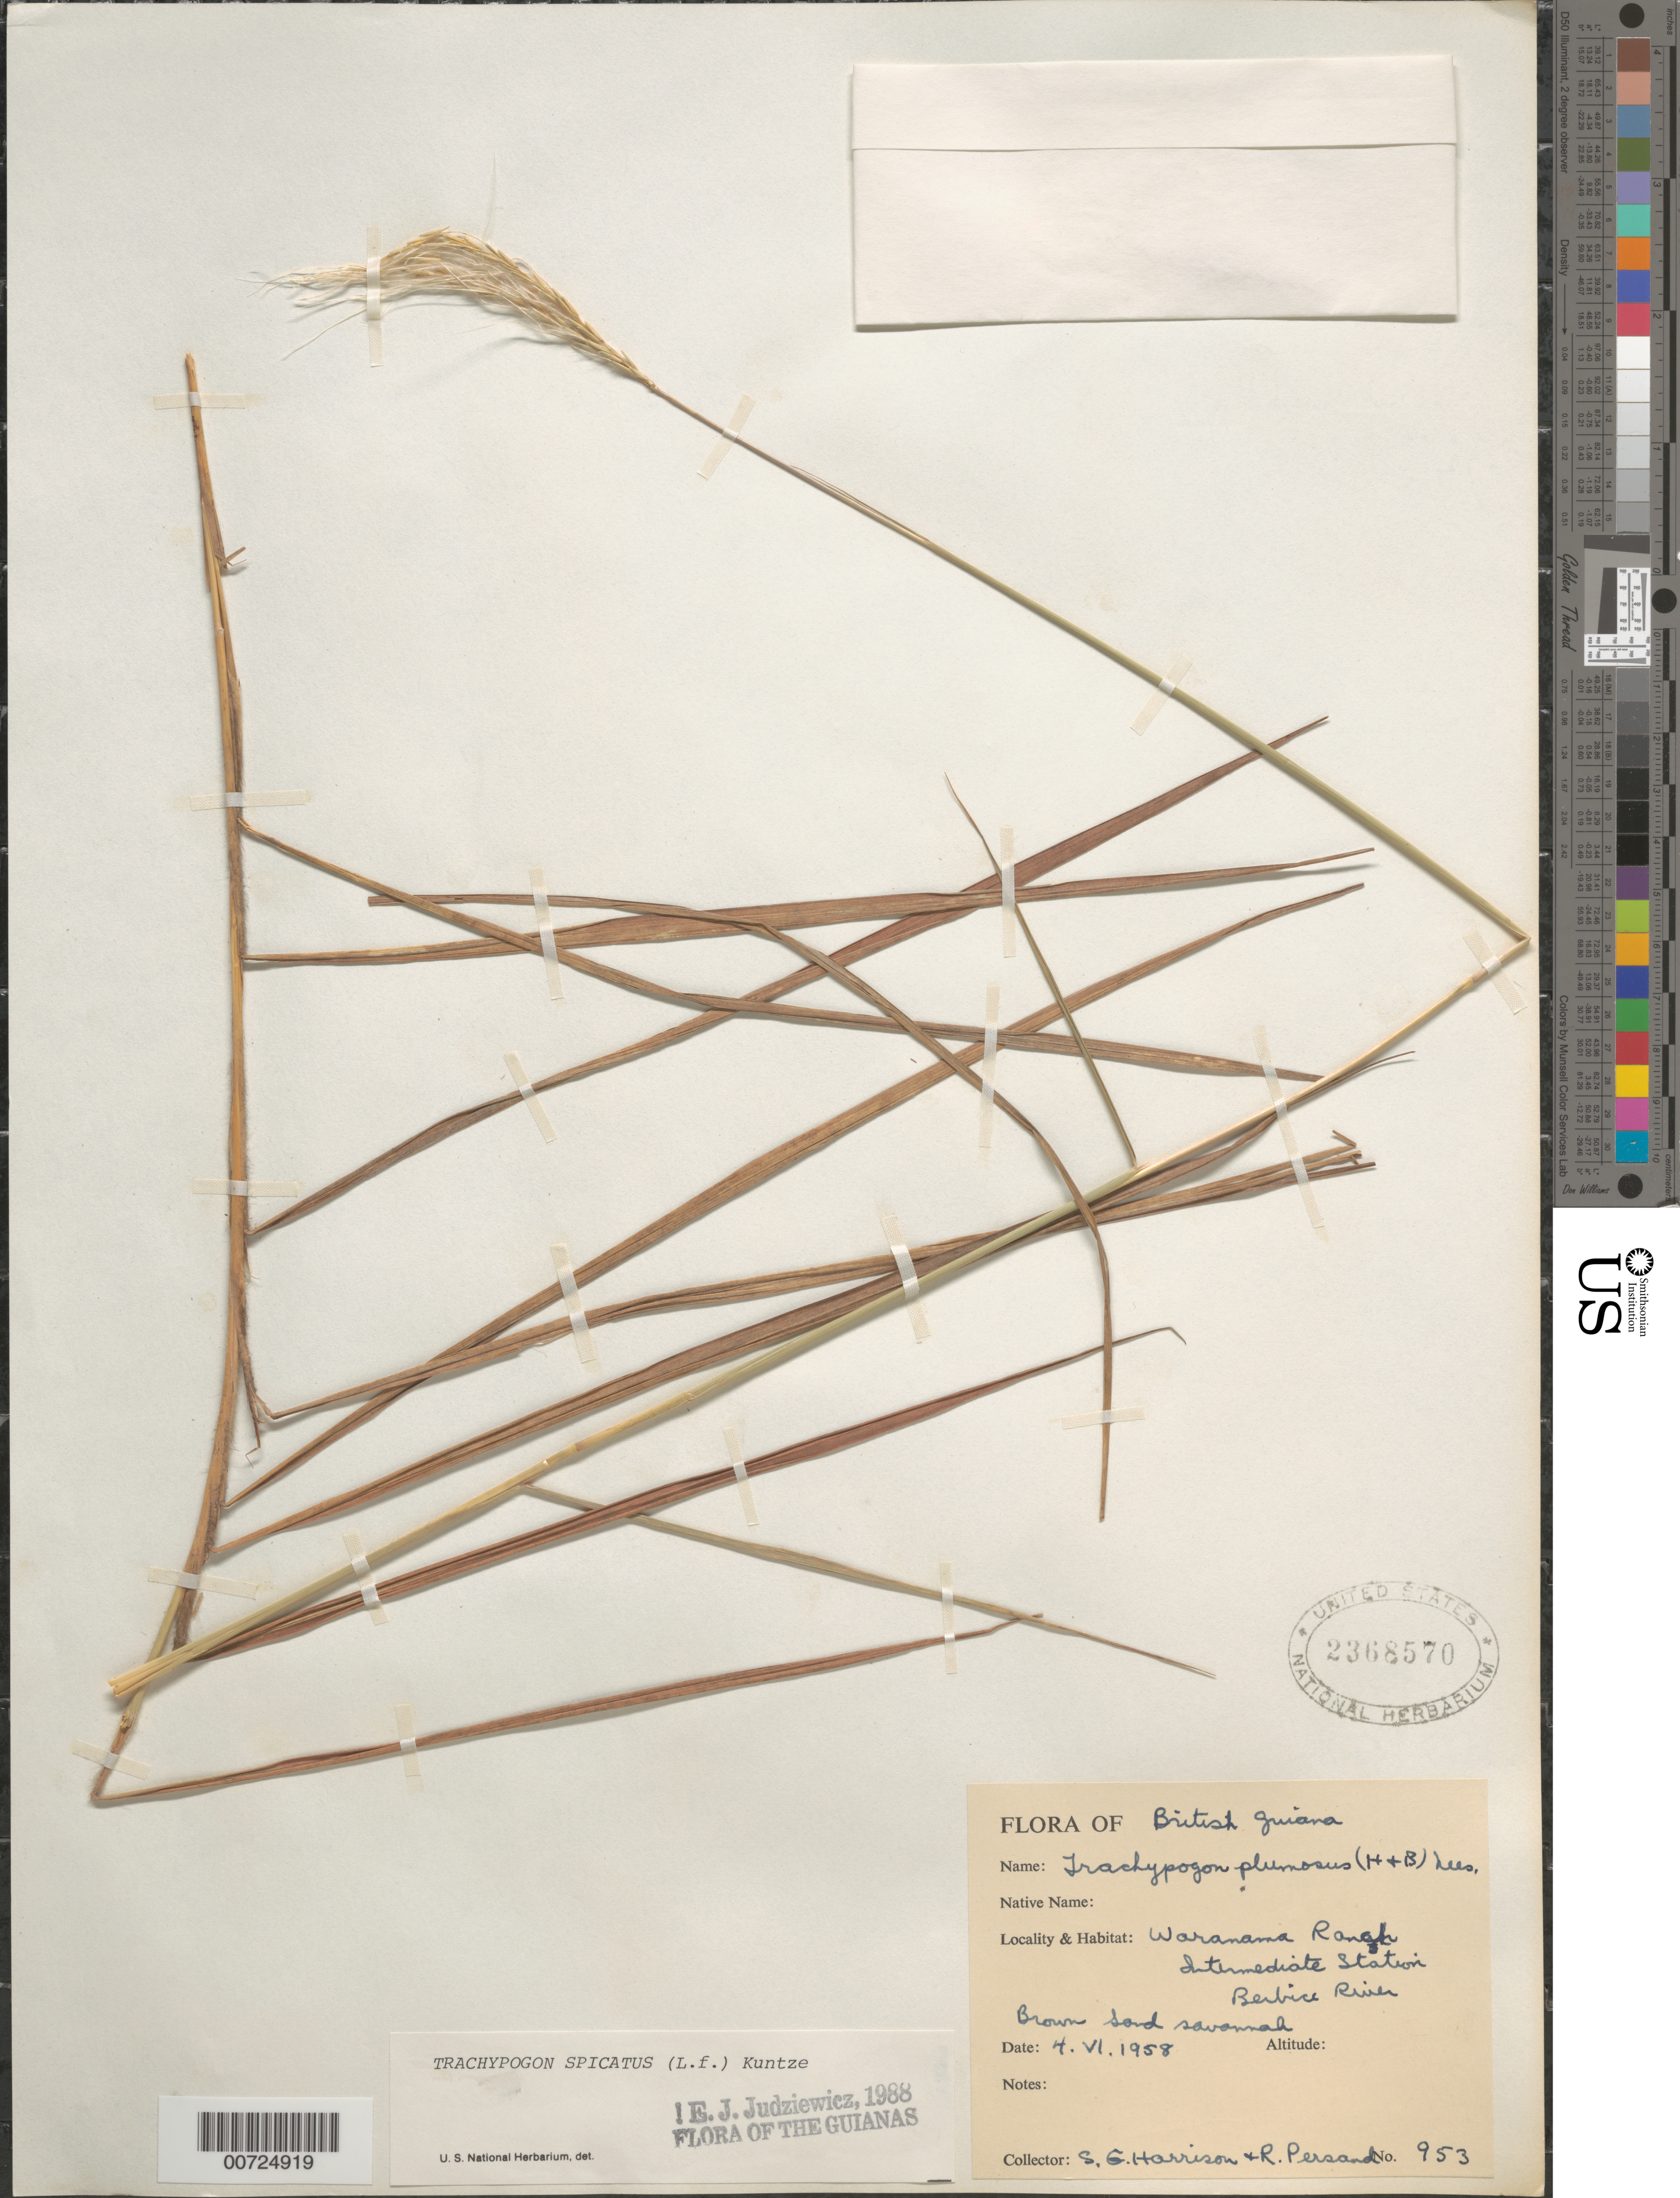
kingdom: Plantae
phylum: Tracheophyta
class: Liliopsida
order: Poales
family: Poaceae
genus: Trachypogon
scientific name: Trachypogon spicatus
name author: (L. f.) Kuntze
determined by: Judziewicz, E. J.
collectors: S. G. Harrison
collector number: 953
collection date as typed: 4-Apr-58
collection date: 1958-04-04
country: Guyana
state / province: Mahaica-Berbice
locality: Waramana Ranch, Intermediate Station, Berbice River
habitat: Brown sand savannah, intermediate station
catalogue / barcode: US 2368570